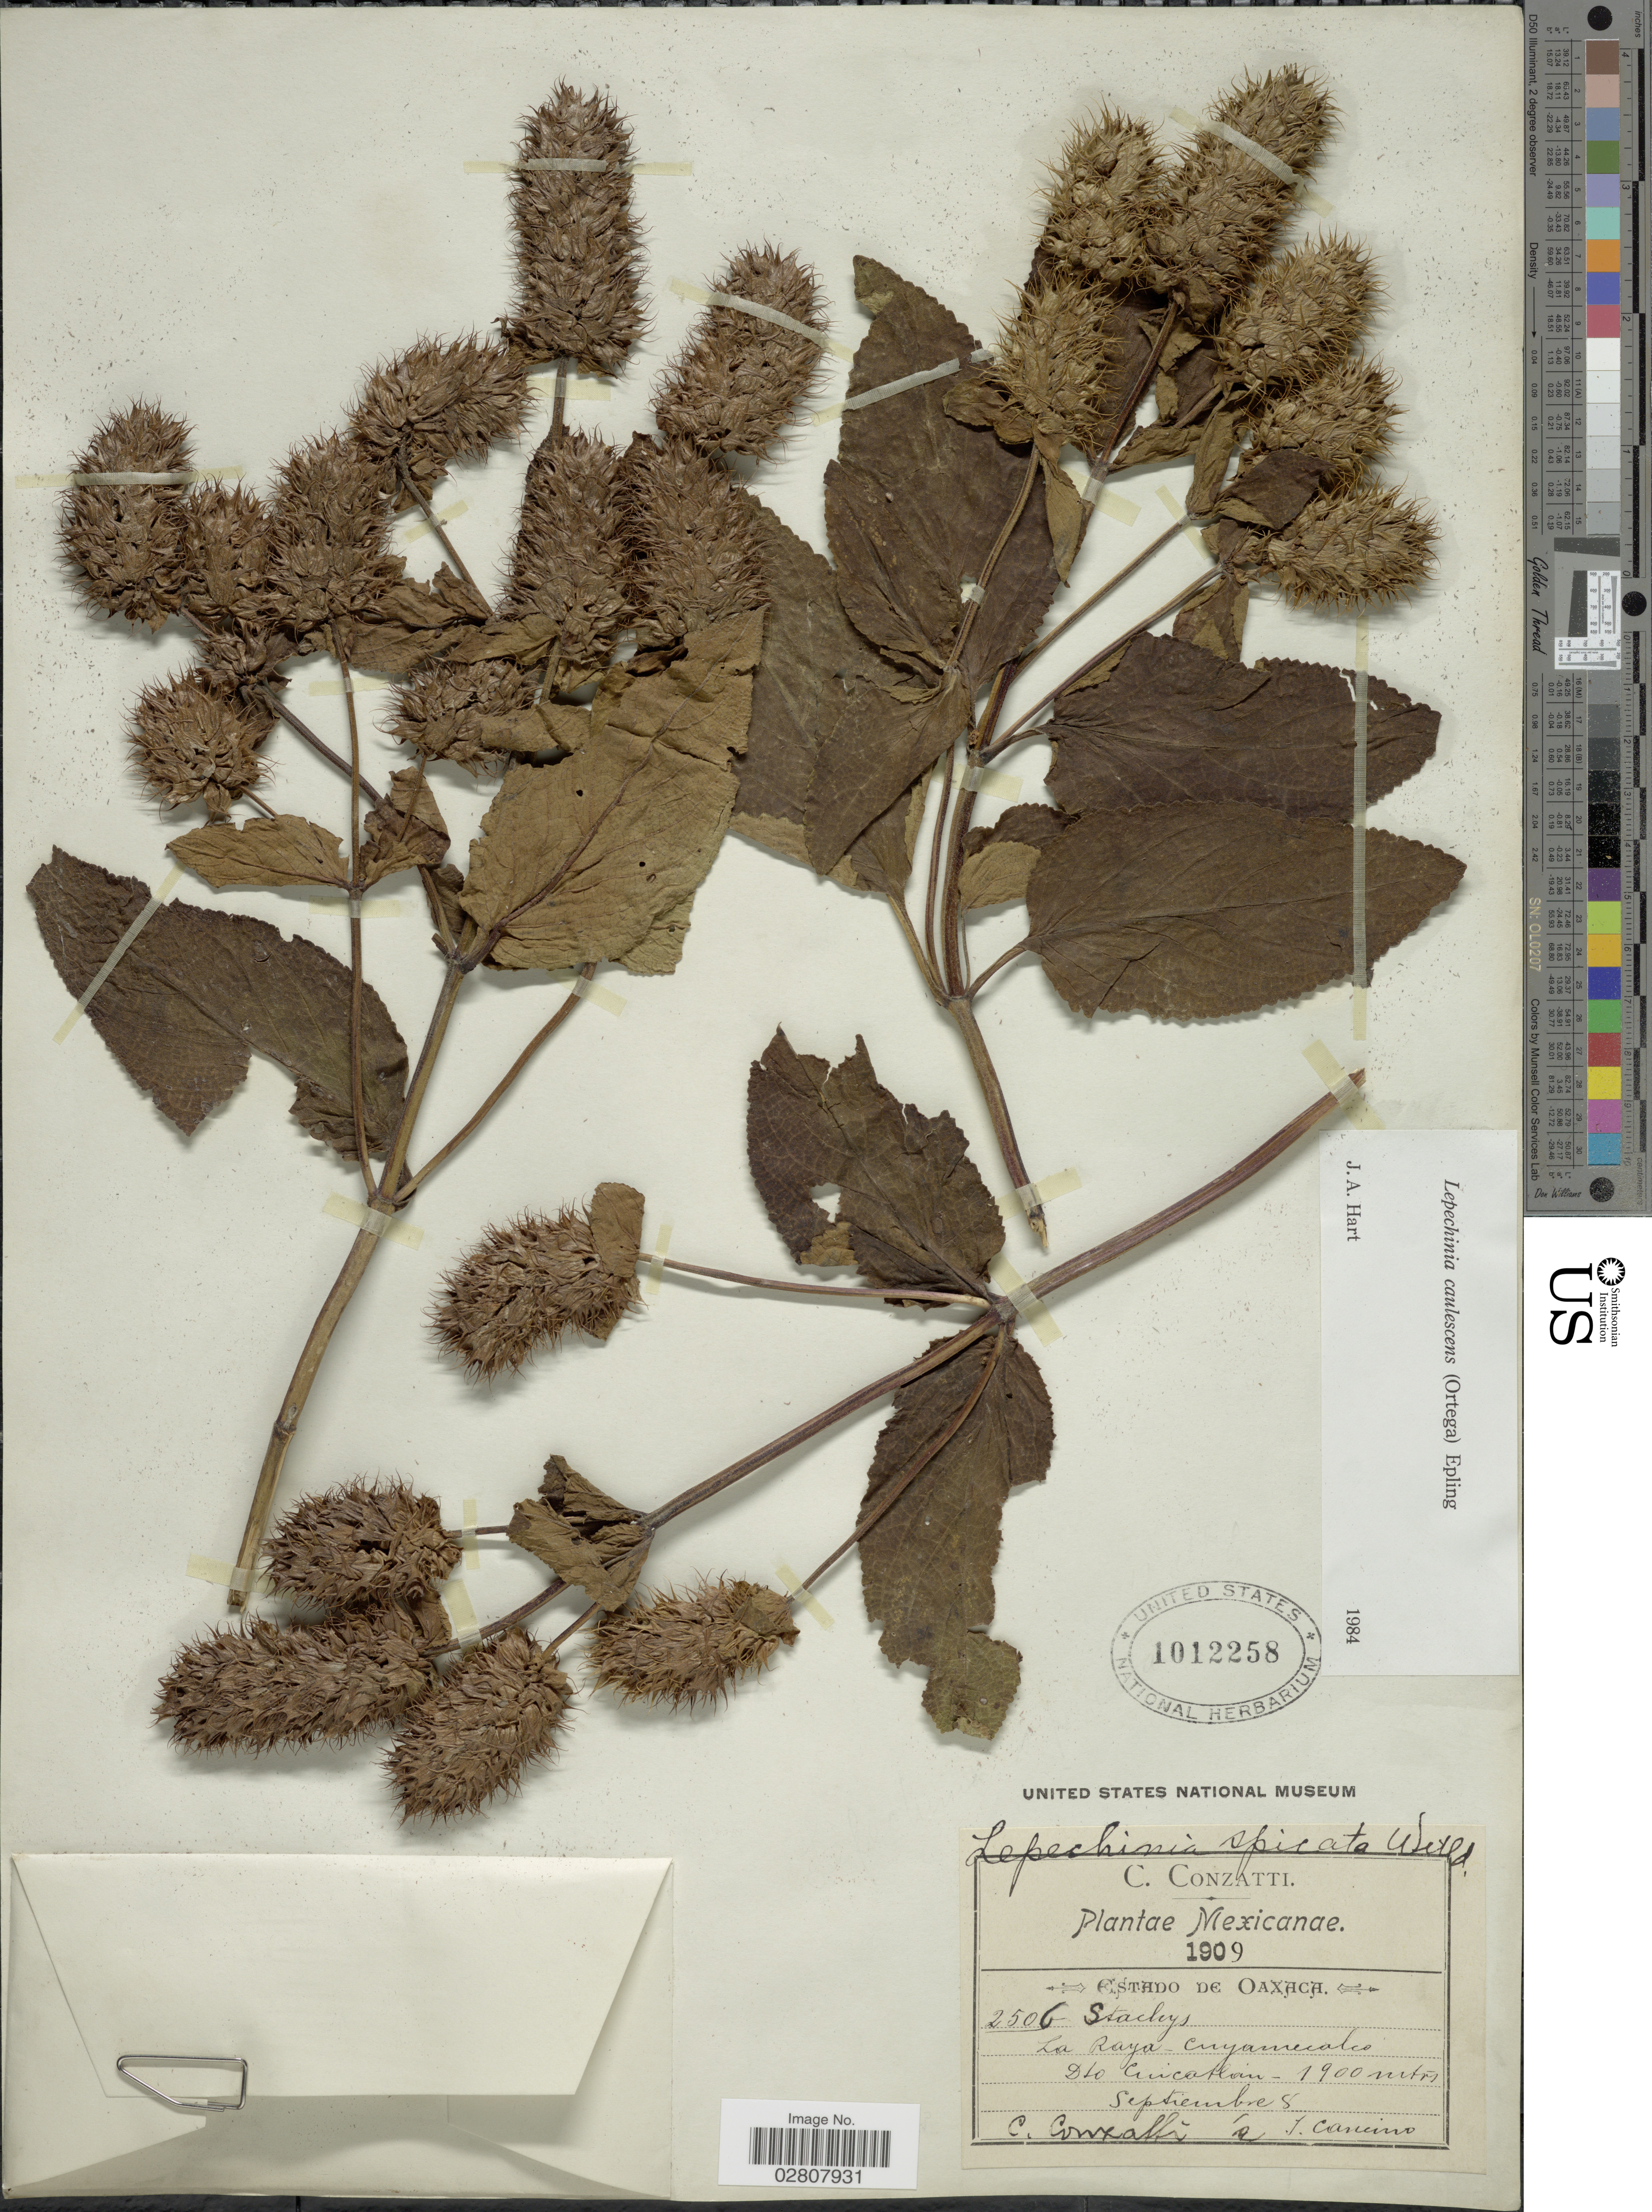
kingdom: Plantae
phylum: Tracheophyta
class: Magnoliopsida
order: Lamiales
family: Lamiaceae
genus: Lepechinia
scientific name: Lepechinia caulescens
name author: (Ortega) Epling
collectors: C. Conzatti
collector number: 2506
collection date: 1909-09-08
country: Mexico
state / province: Oaxaca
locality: La Raya- Cuyamecalco. Dto Cuicatlan.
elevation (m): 1900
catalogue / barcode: US 1012258